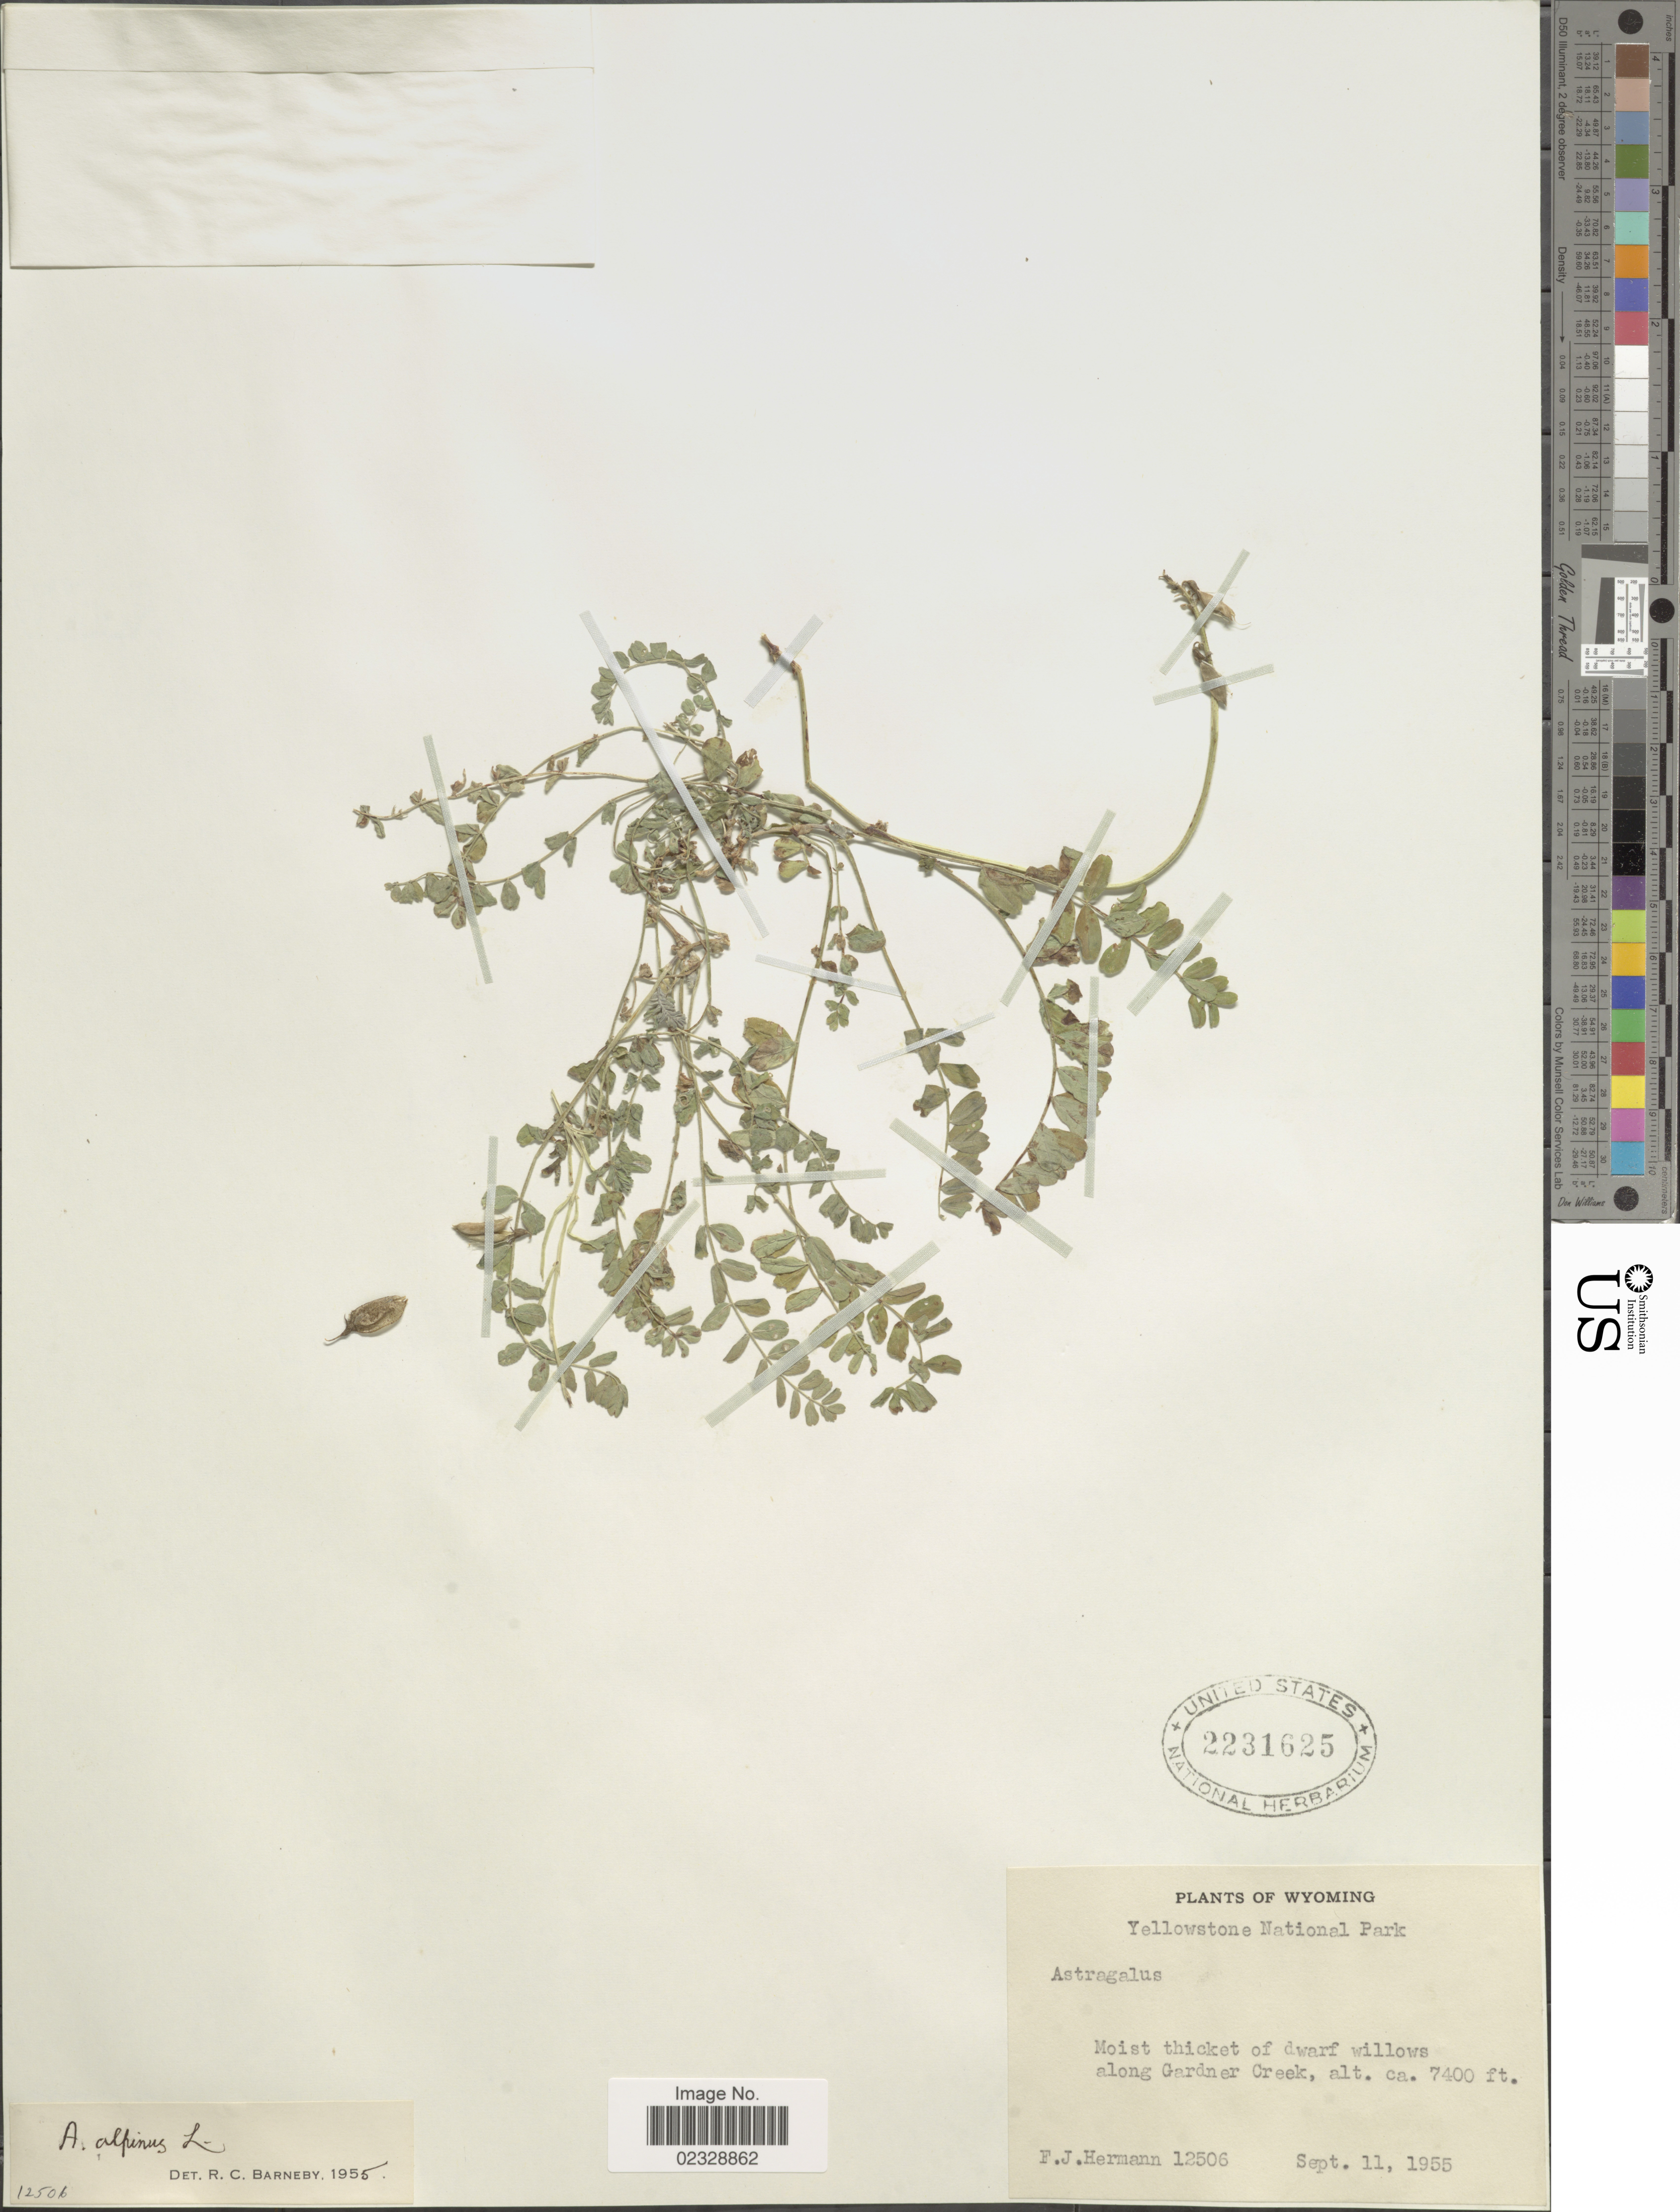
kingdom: Plantae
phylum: Tracheophyta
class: Magnoliopsida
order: Fabales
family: Fabaceae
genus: Astragalus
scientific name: Astragalus alpinus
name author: L.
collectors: F. J. Hermann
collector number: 12506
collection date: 1955-09-11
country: United States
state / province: Wyoming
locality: Yellowstone National Park, Moist thicket of dwarf willows along Gardner Creek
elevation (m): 2256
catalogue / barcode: US 2231625